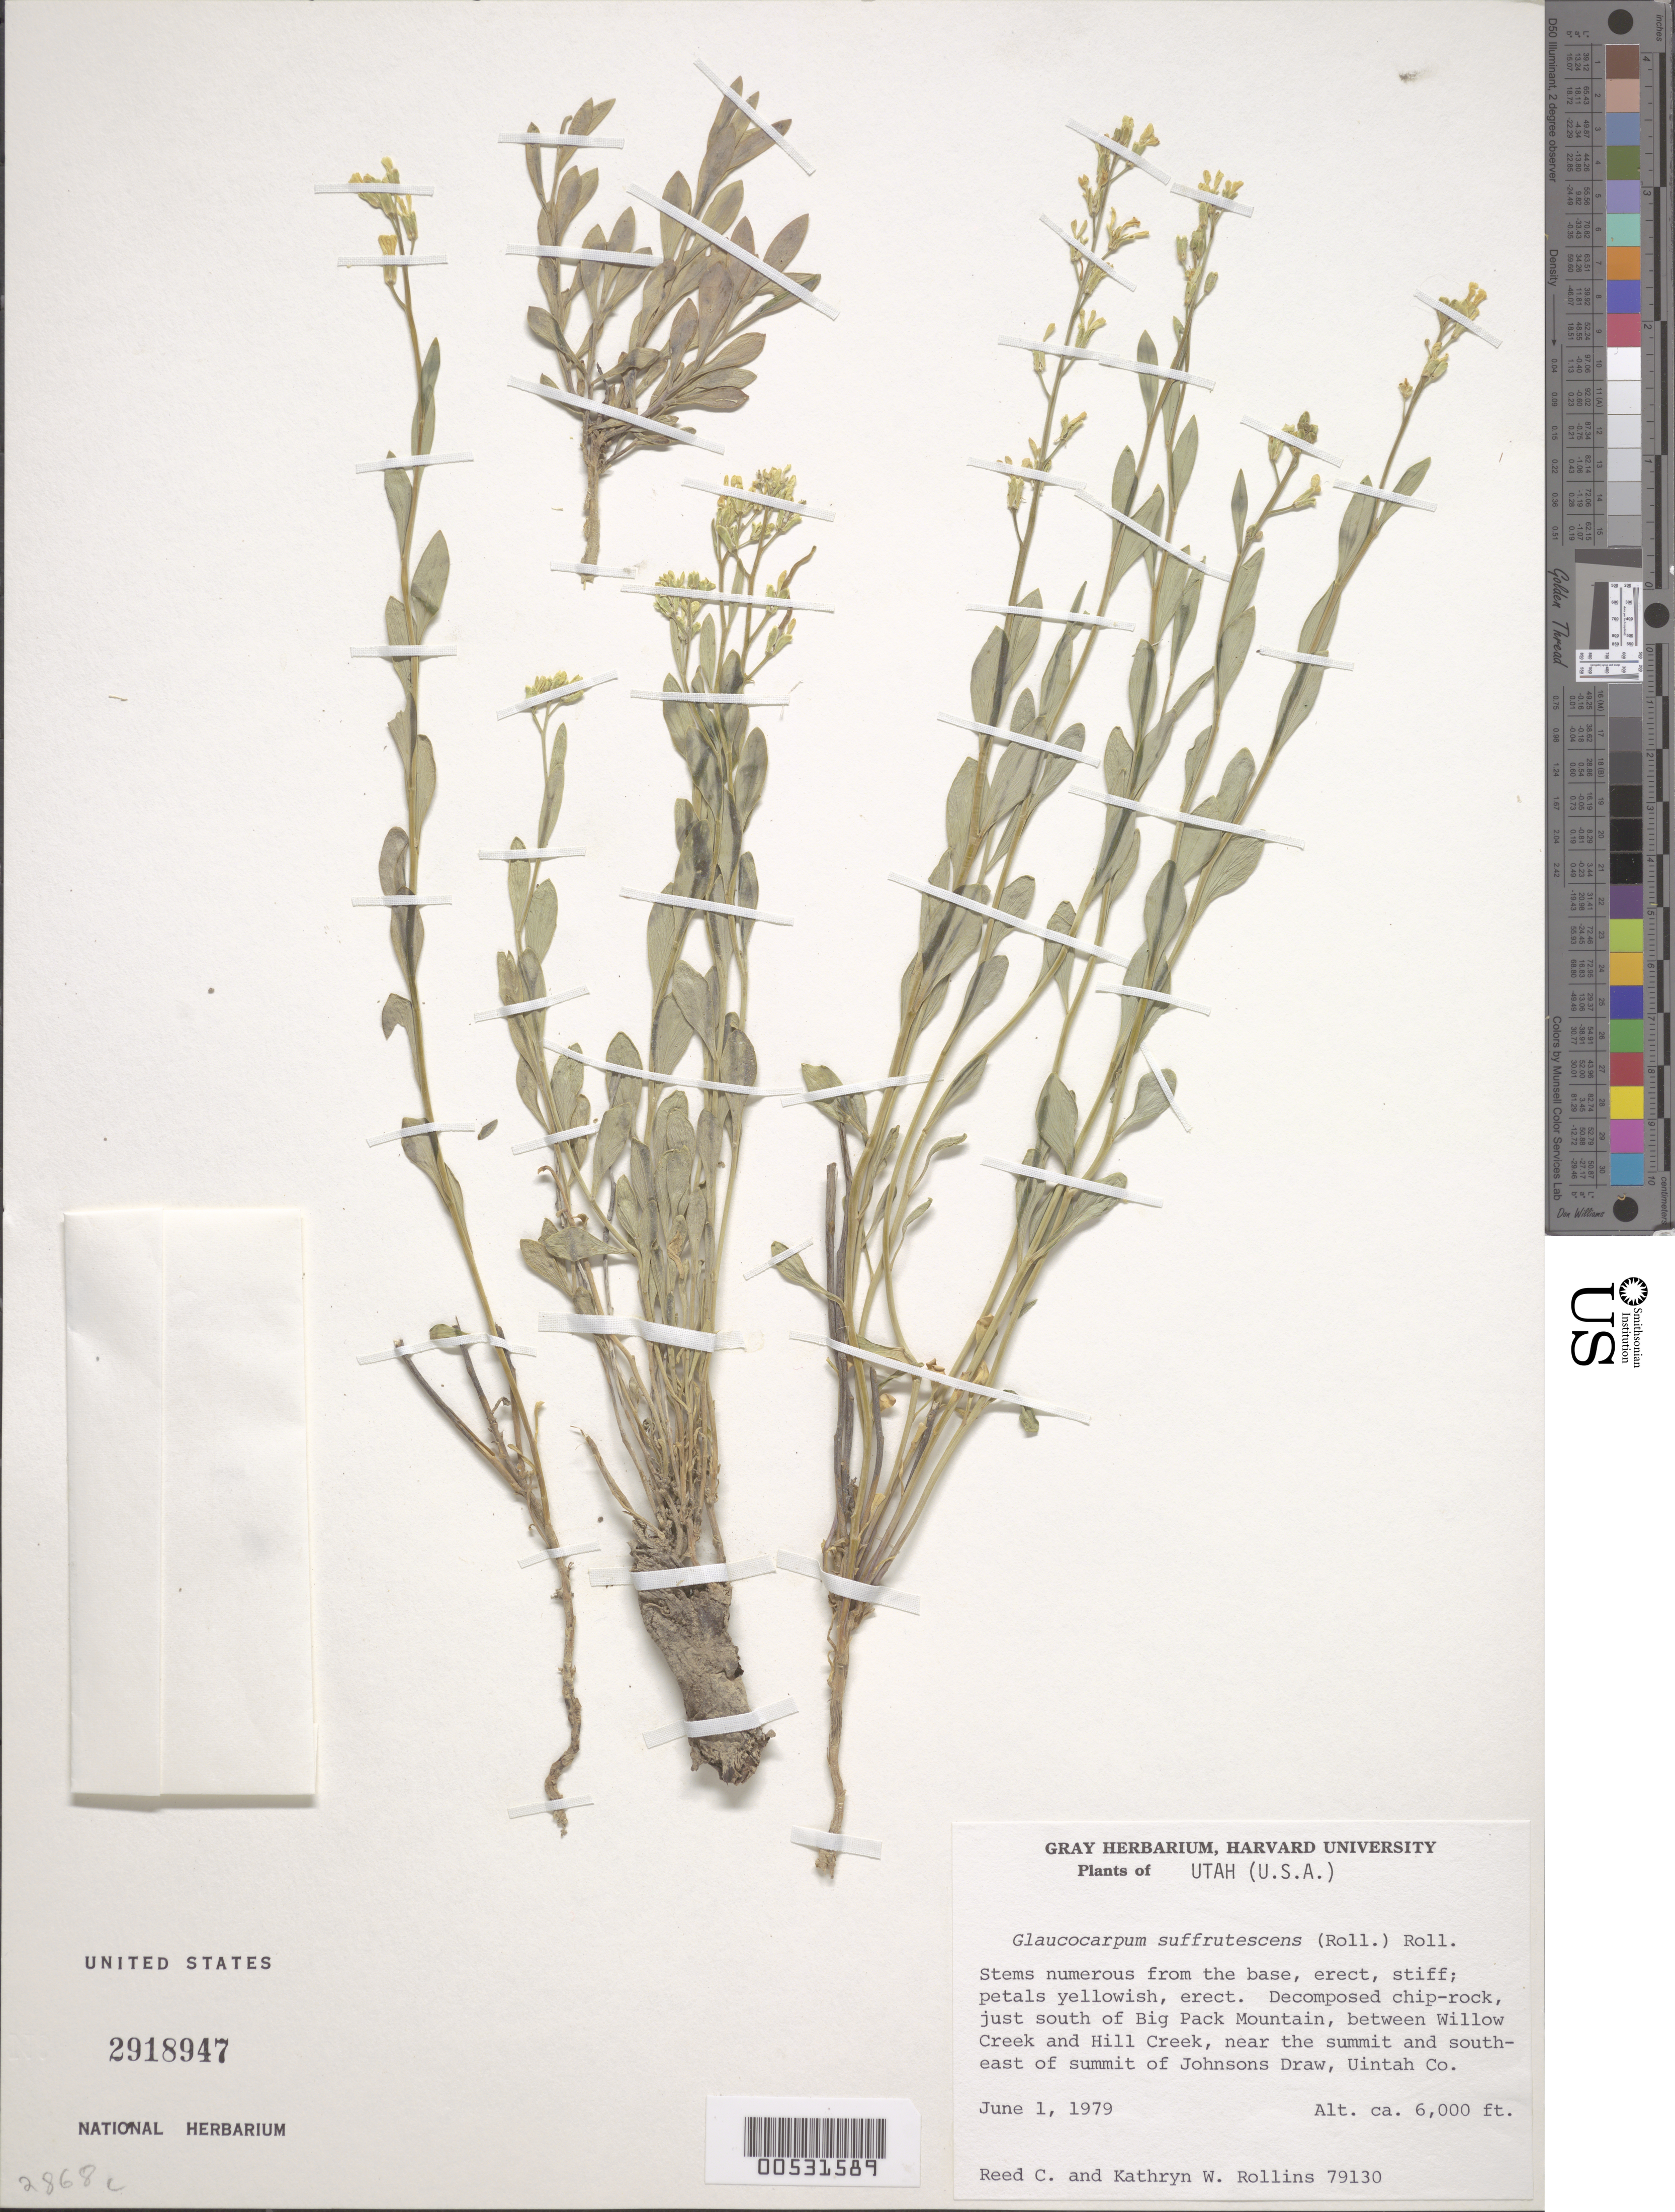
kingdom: Plantae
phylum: Tracheophyta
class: Magnoliopsida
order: Brassicales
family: Brassicaceae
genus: Glaucocarpum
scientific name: Glaucocarpum suffrutescens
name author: (Roll.) Roll.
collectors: R. C. Rollins & K. W. Rollins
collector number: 79130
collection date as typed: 01 Jun 1979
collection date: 1979-06-01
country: United States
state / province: Utah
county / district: Uintah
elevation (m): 1828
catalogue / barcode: US 2918947